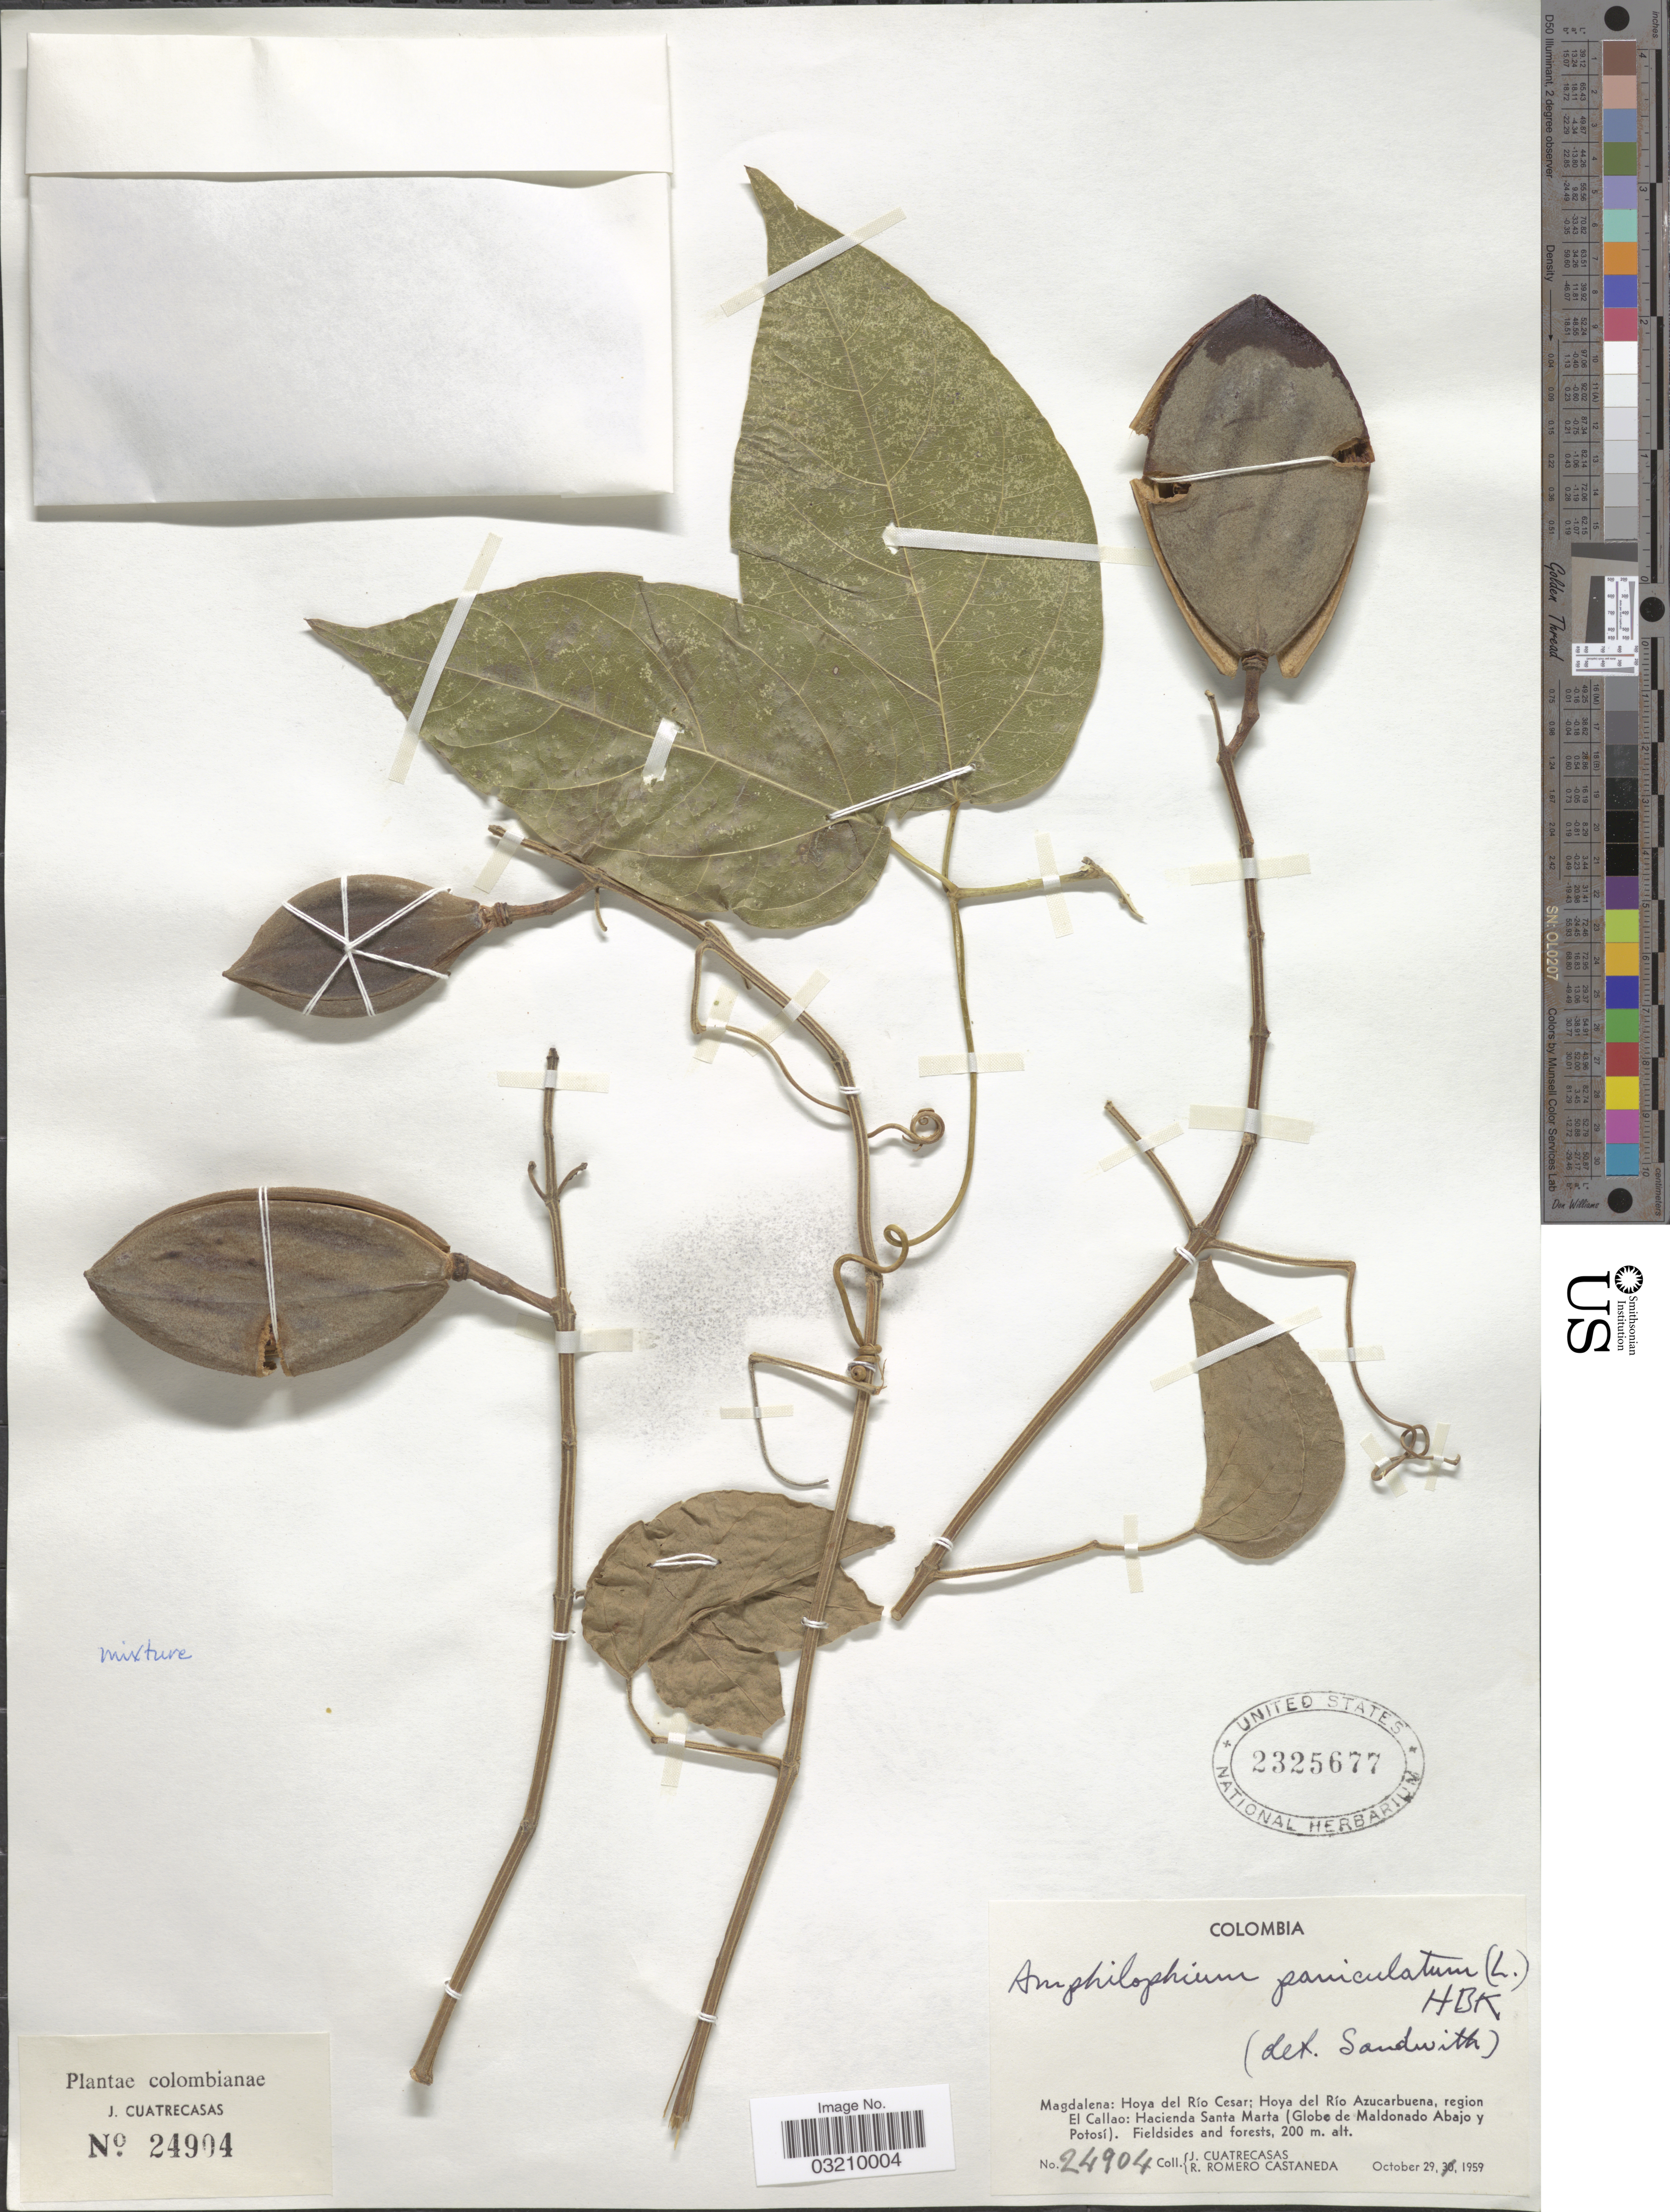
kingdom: Plantae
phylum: Tracheophyta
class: Magnoliopsida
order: Lamiales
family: Bignoniaceae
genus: Amphilophium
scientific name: Amphilophium paniculatum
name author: (L.) Kunth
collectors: J. Cuatrecasas & R. Romero Castañeda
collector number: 24904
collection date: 1959-10-29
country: Colombia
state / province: Magdalena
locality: Hoya del Río Cesar; Hoya del Río Azucarbuena, region El Callao: Hacienda Santa Marta (Globe de Maldonado Abajo y Potosí). Fieldsides and forests.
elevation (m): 200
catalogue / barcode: US 2325677